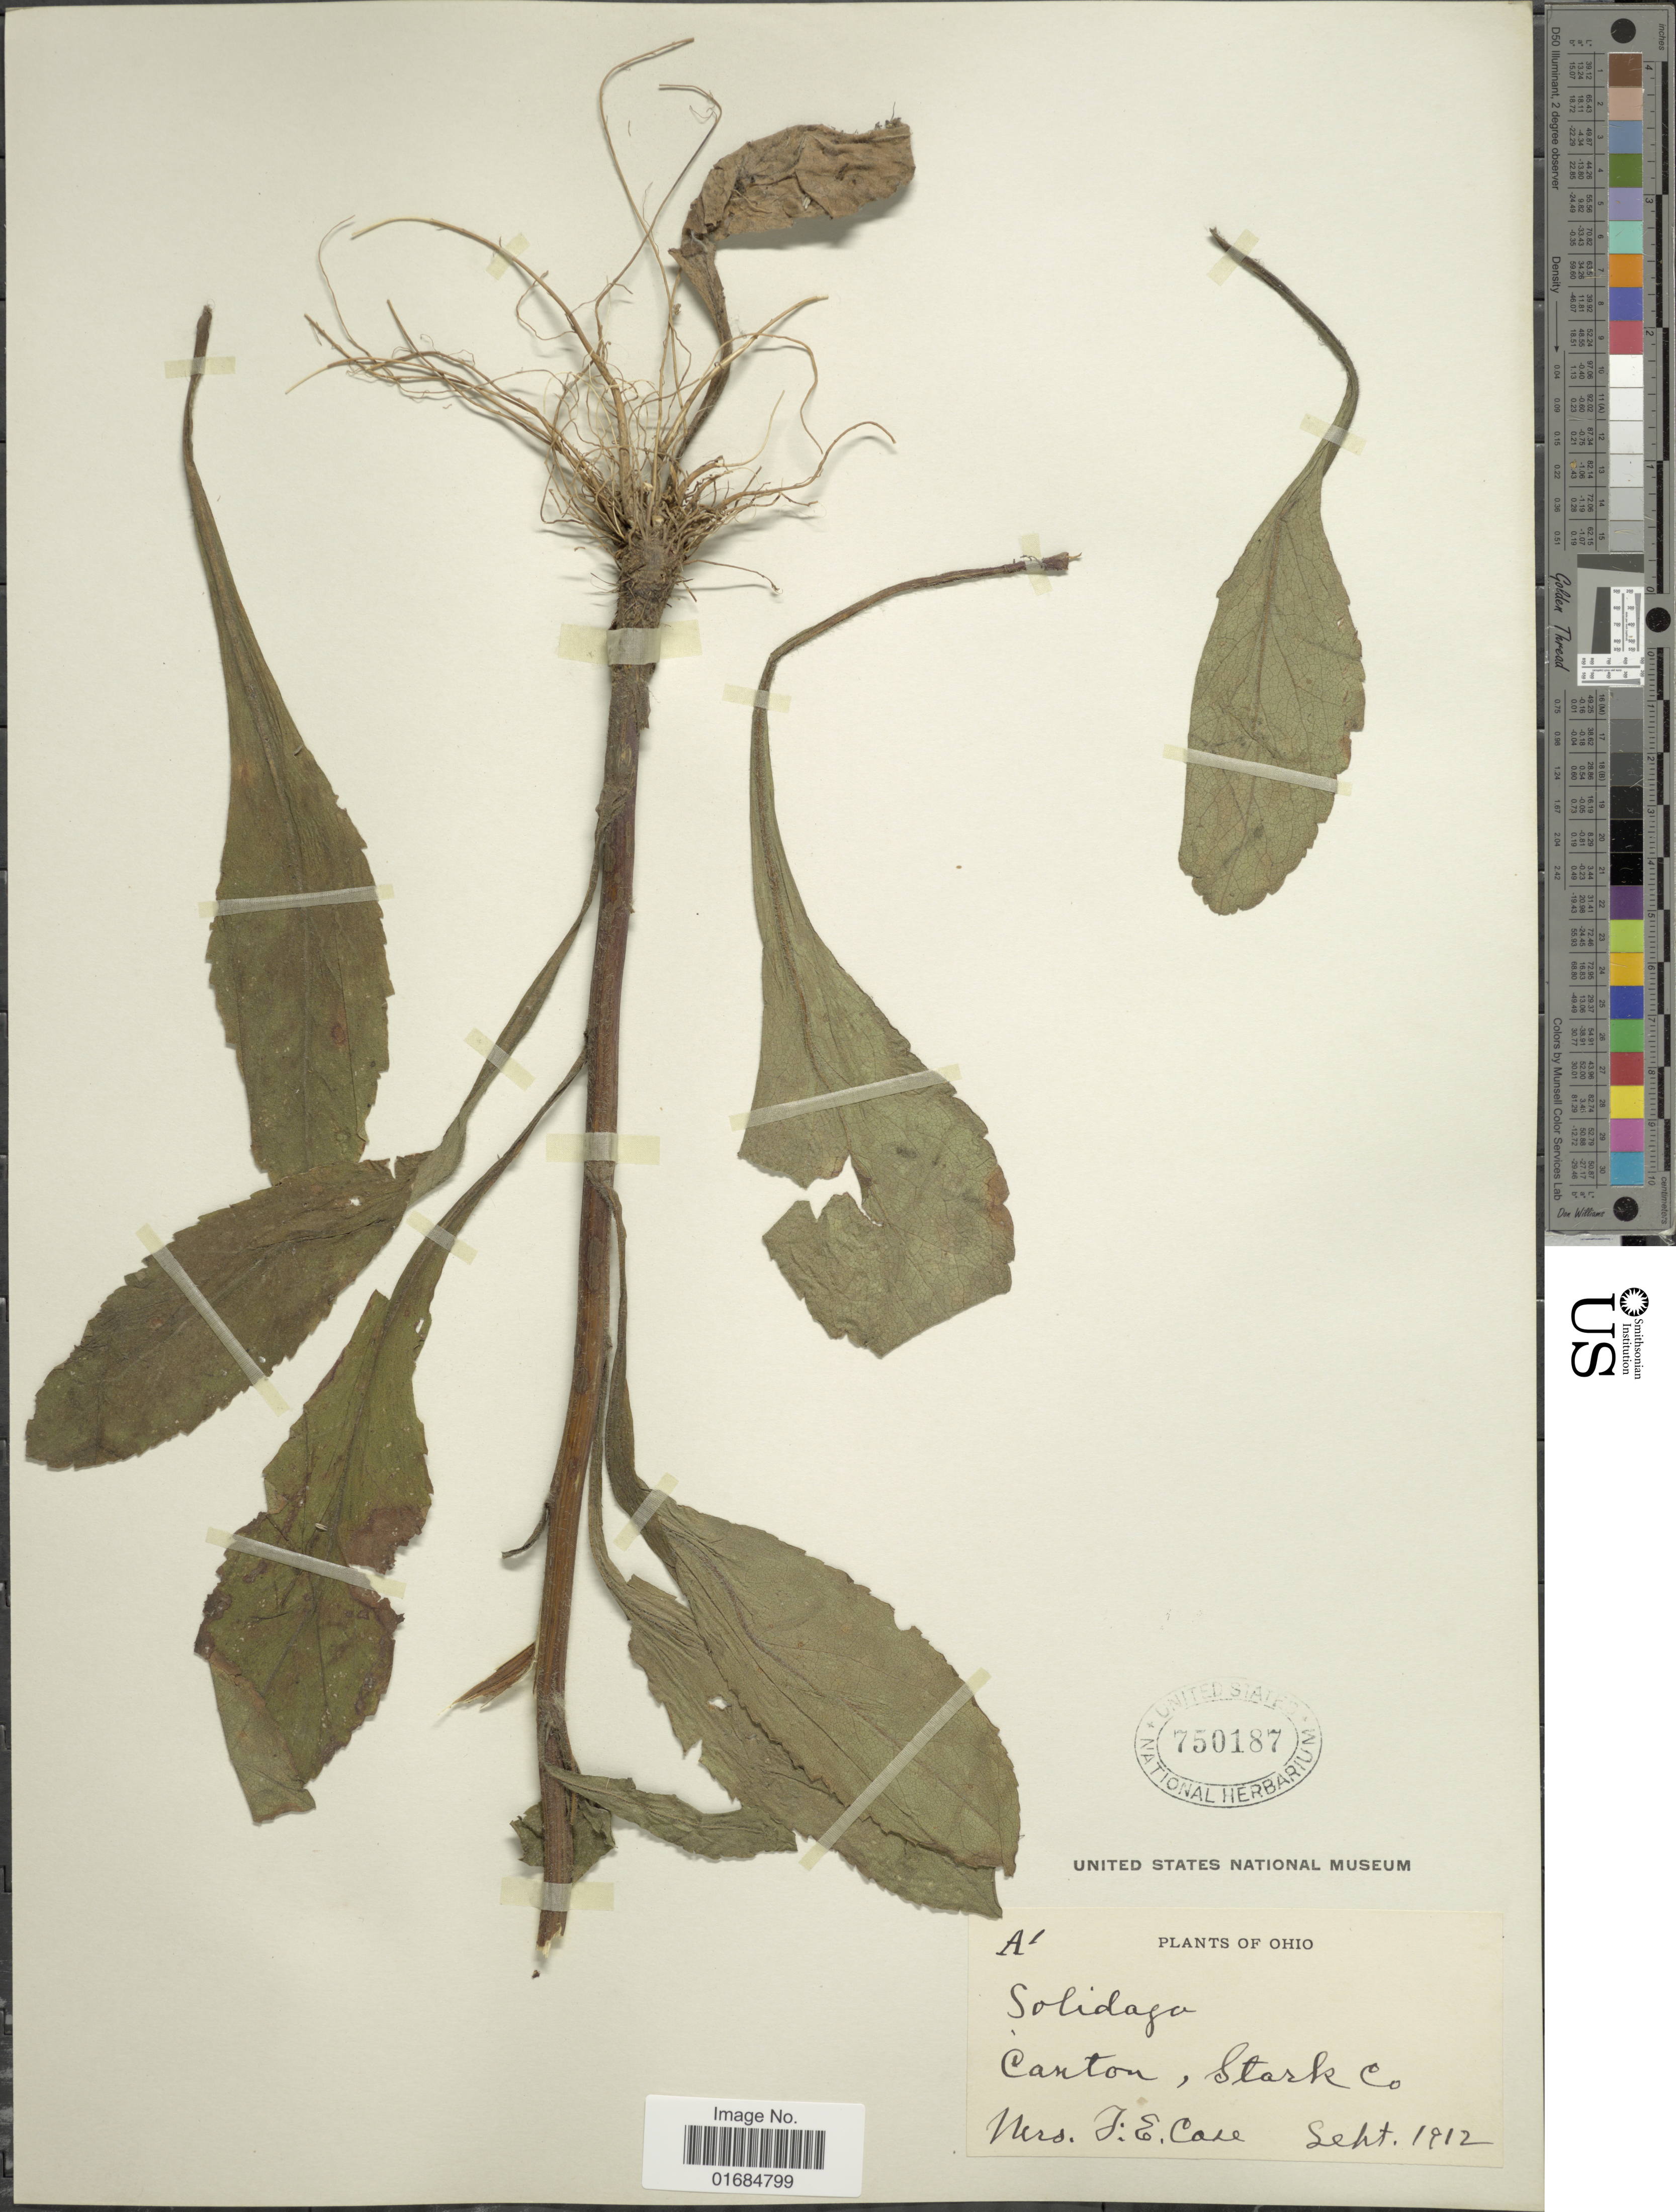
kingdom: Plantae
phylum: Tracheophyta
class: Magnoliopsida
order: Asterales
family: Asteraceae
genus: Solidago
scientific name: Solidago bicolor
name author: L.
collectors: J. Case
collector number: A1*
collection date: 1912-09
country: United States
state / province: Ohio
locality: Canton, Stark Co.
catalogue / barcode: US 750187